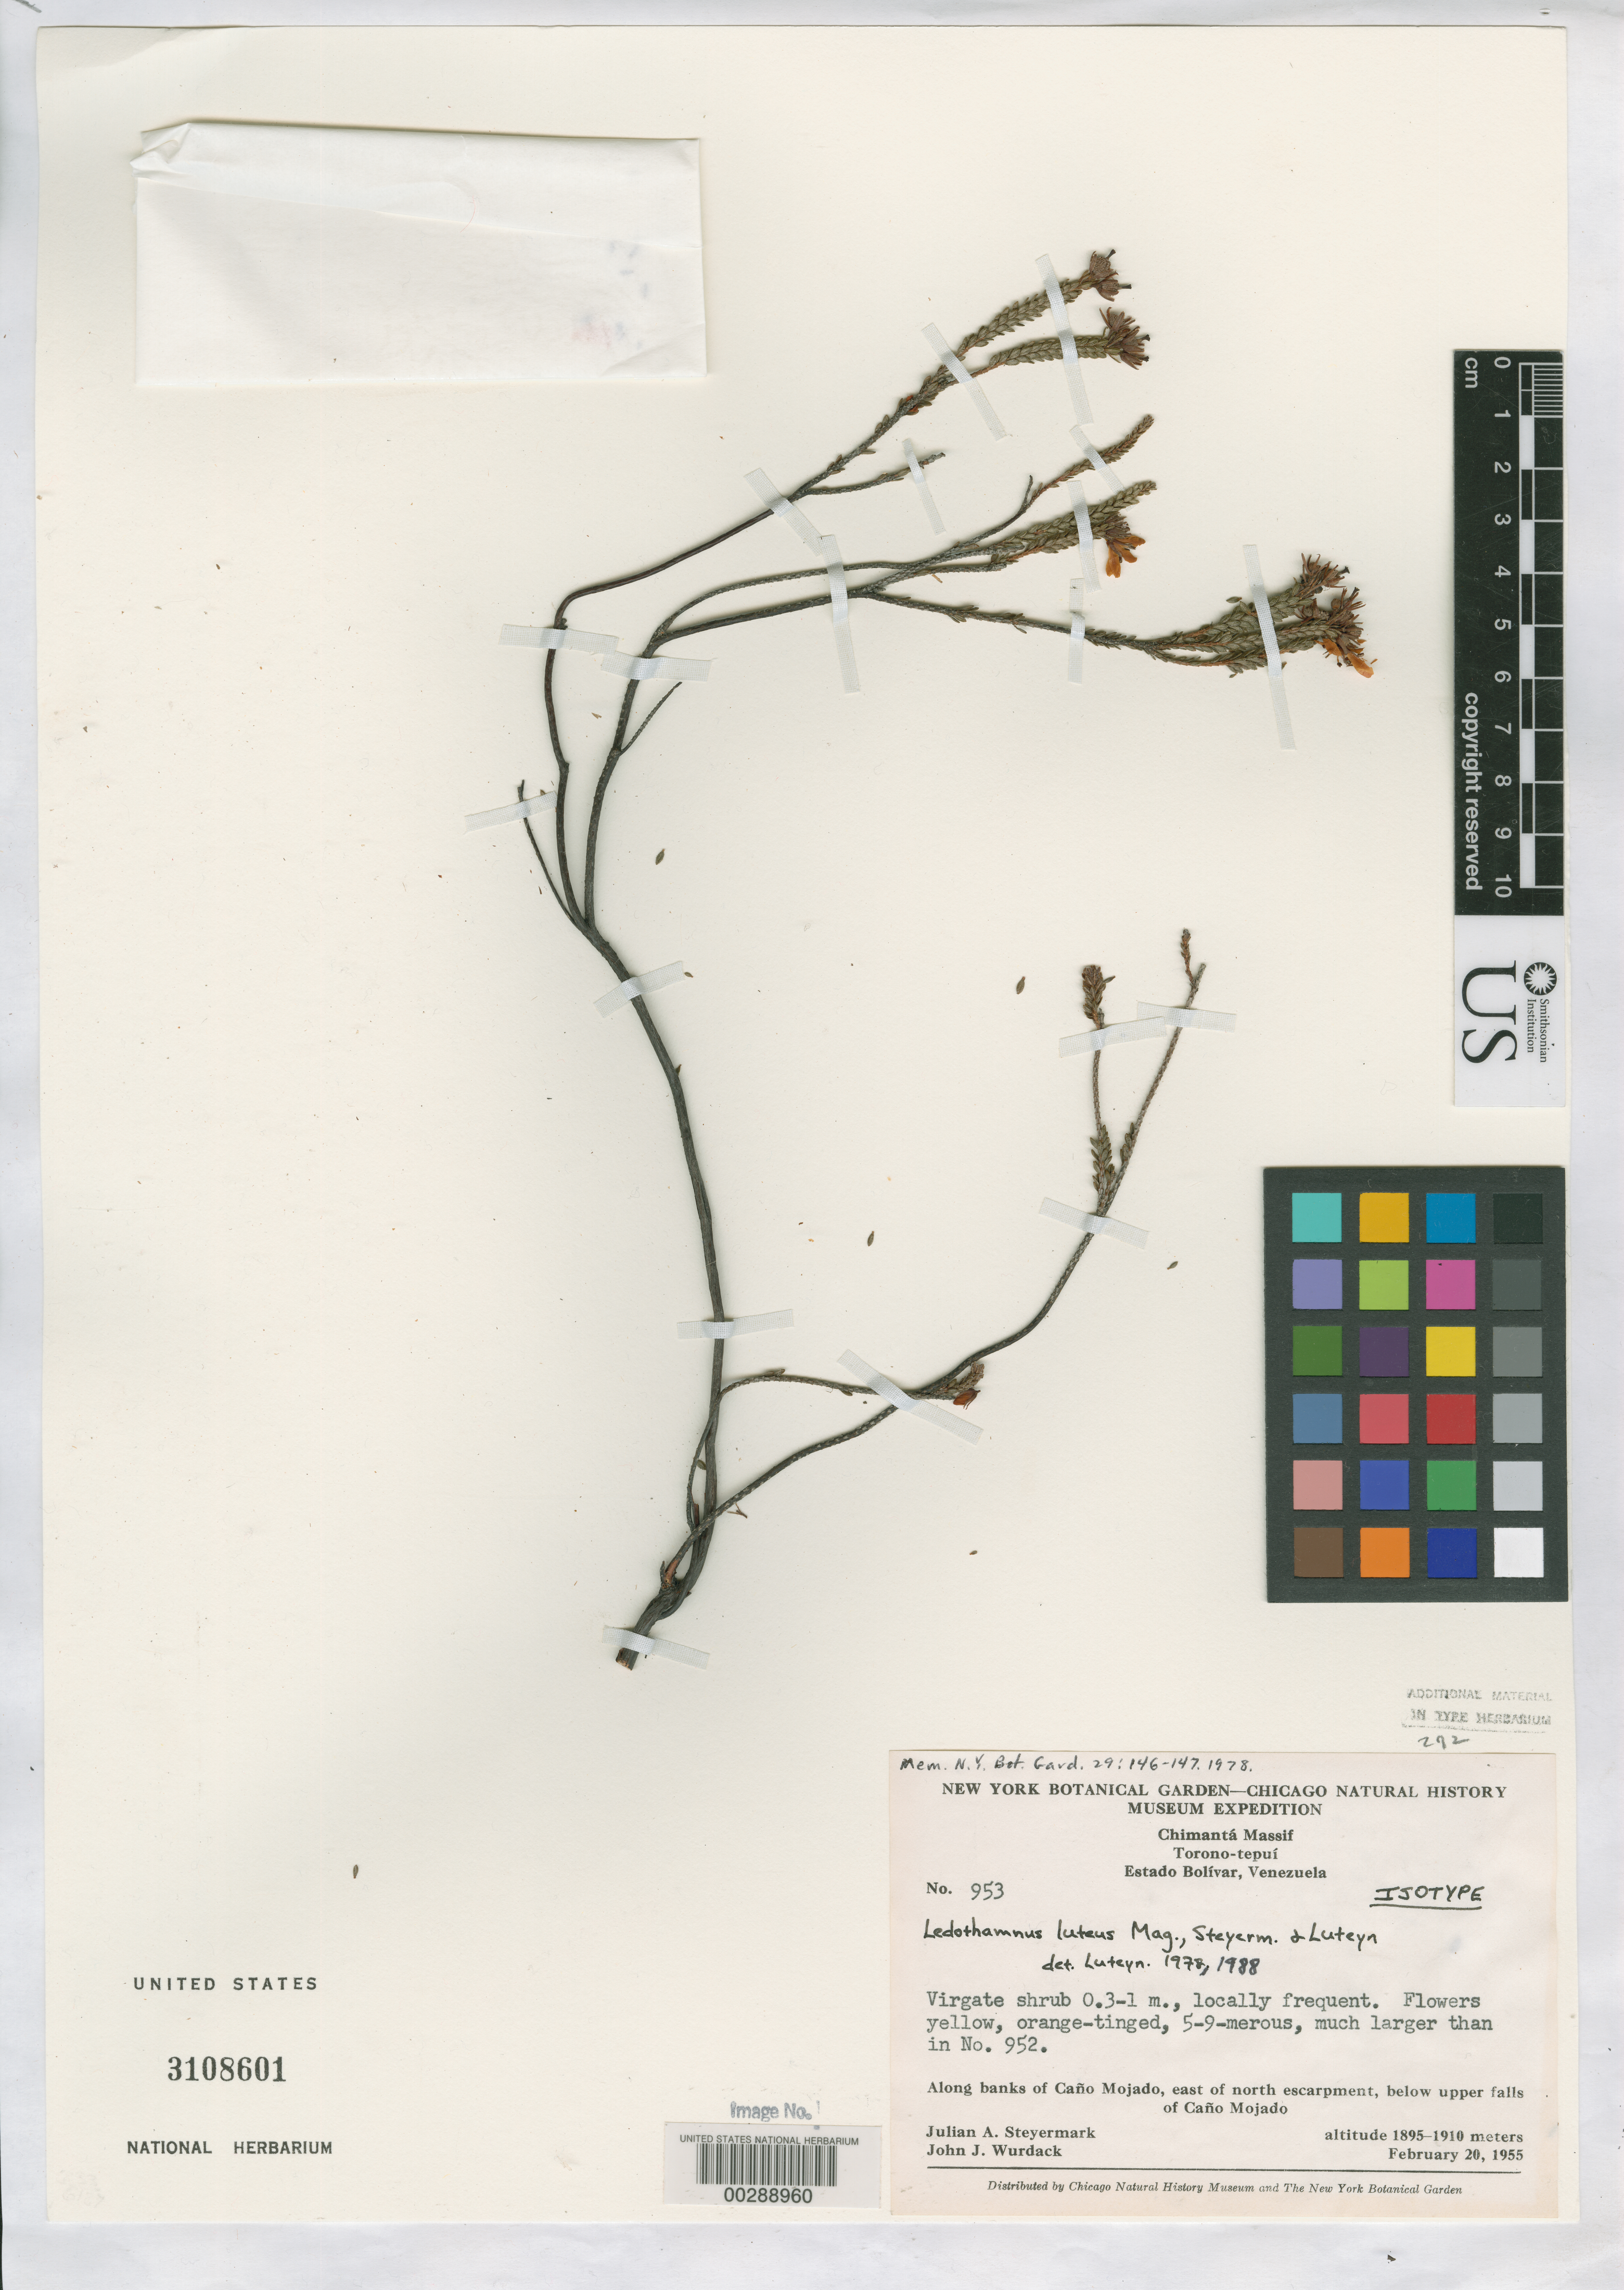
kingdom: Plantae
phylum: Tracheophyta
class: Magnoliopsida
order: Ericales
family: Ericaceae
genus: Ledothamnus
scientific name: Ledothamnus luteus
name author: Maguire et al.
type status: Isotype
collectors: J. Steyermark & J. J. Wurdack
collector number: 953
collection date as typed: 20 Feb 1955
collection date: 1955-02-20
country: Venezuela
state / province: Bolivar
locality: Along banks of Cano Mojado, E of N escarpment, below upper falls of Cano Mojado.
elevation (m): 1895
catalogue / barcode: US 3108601